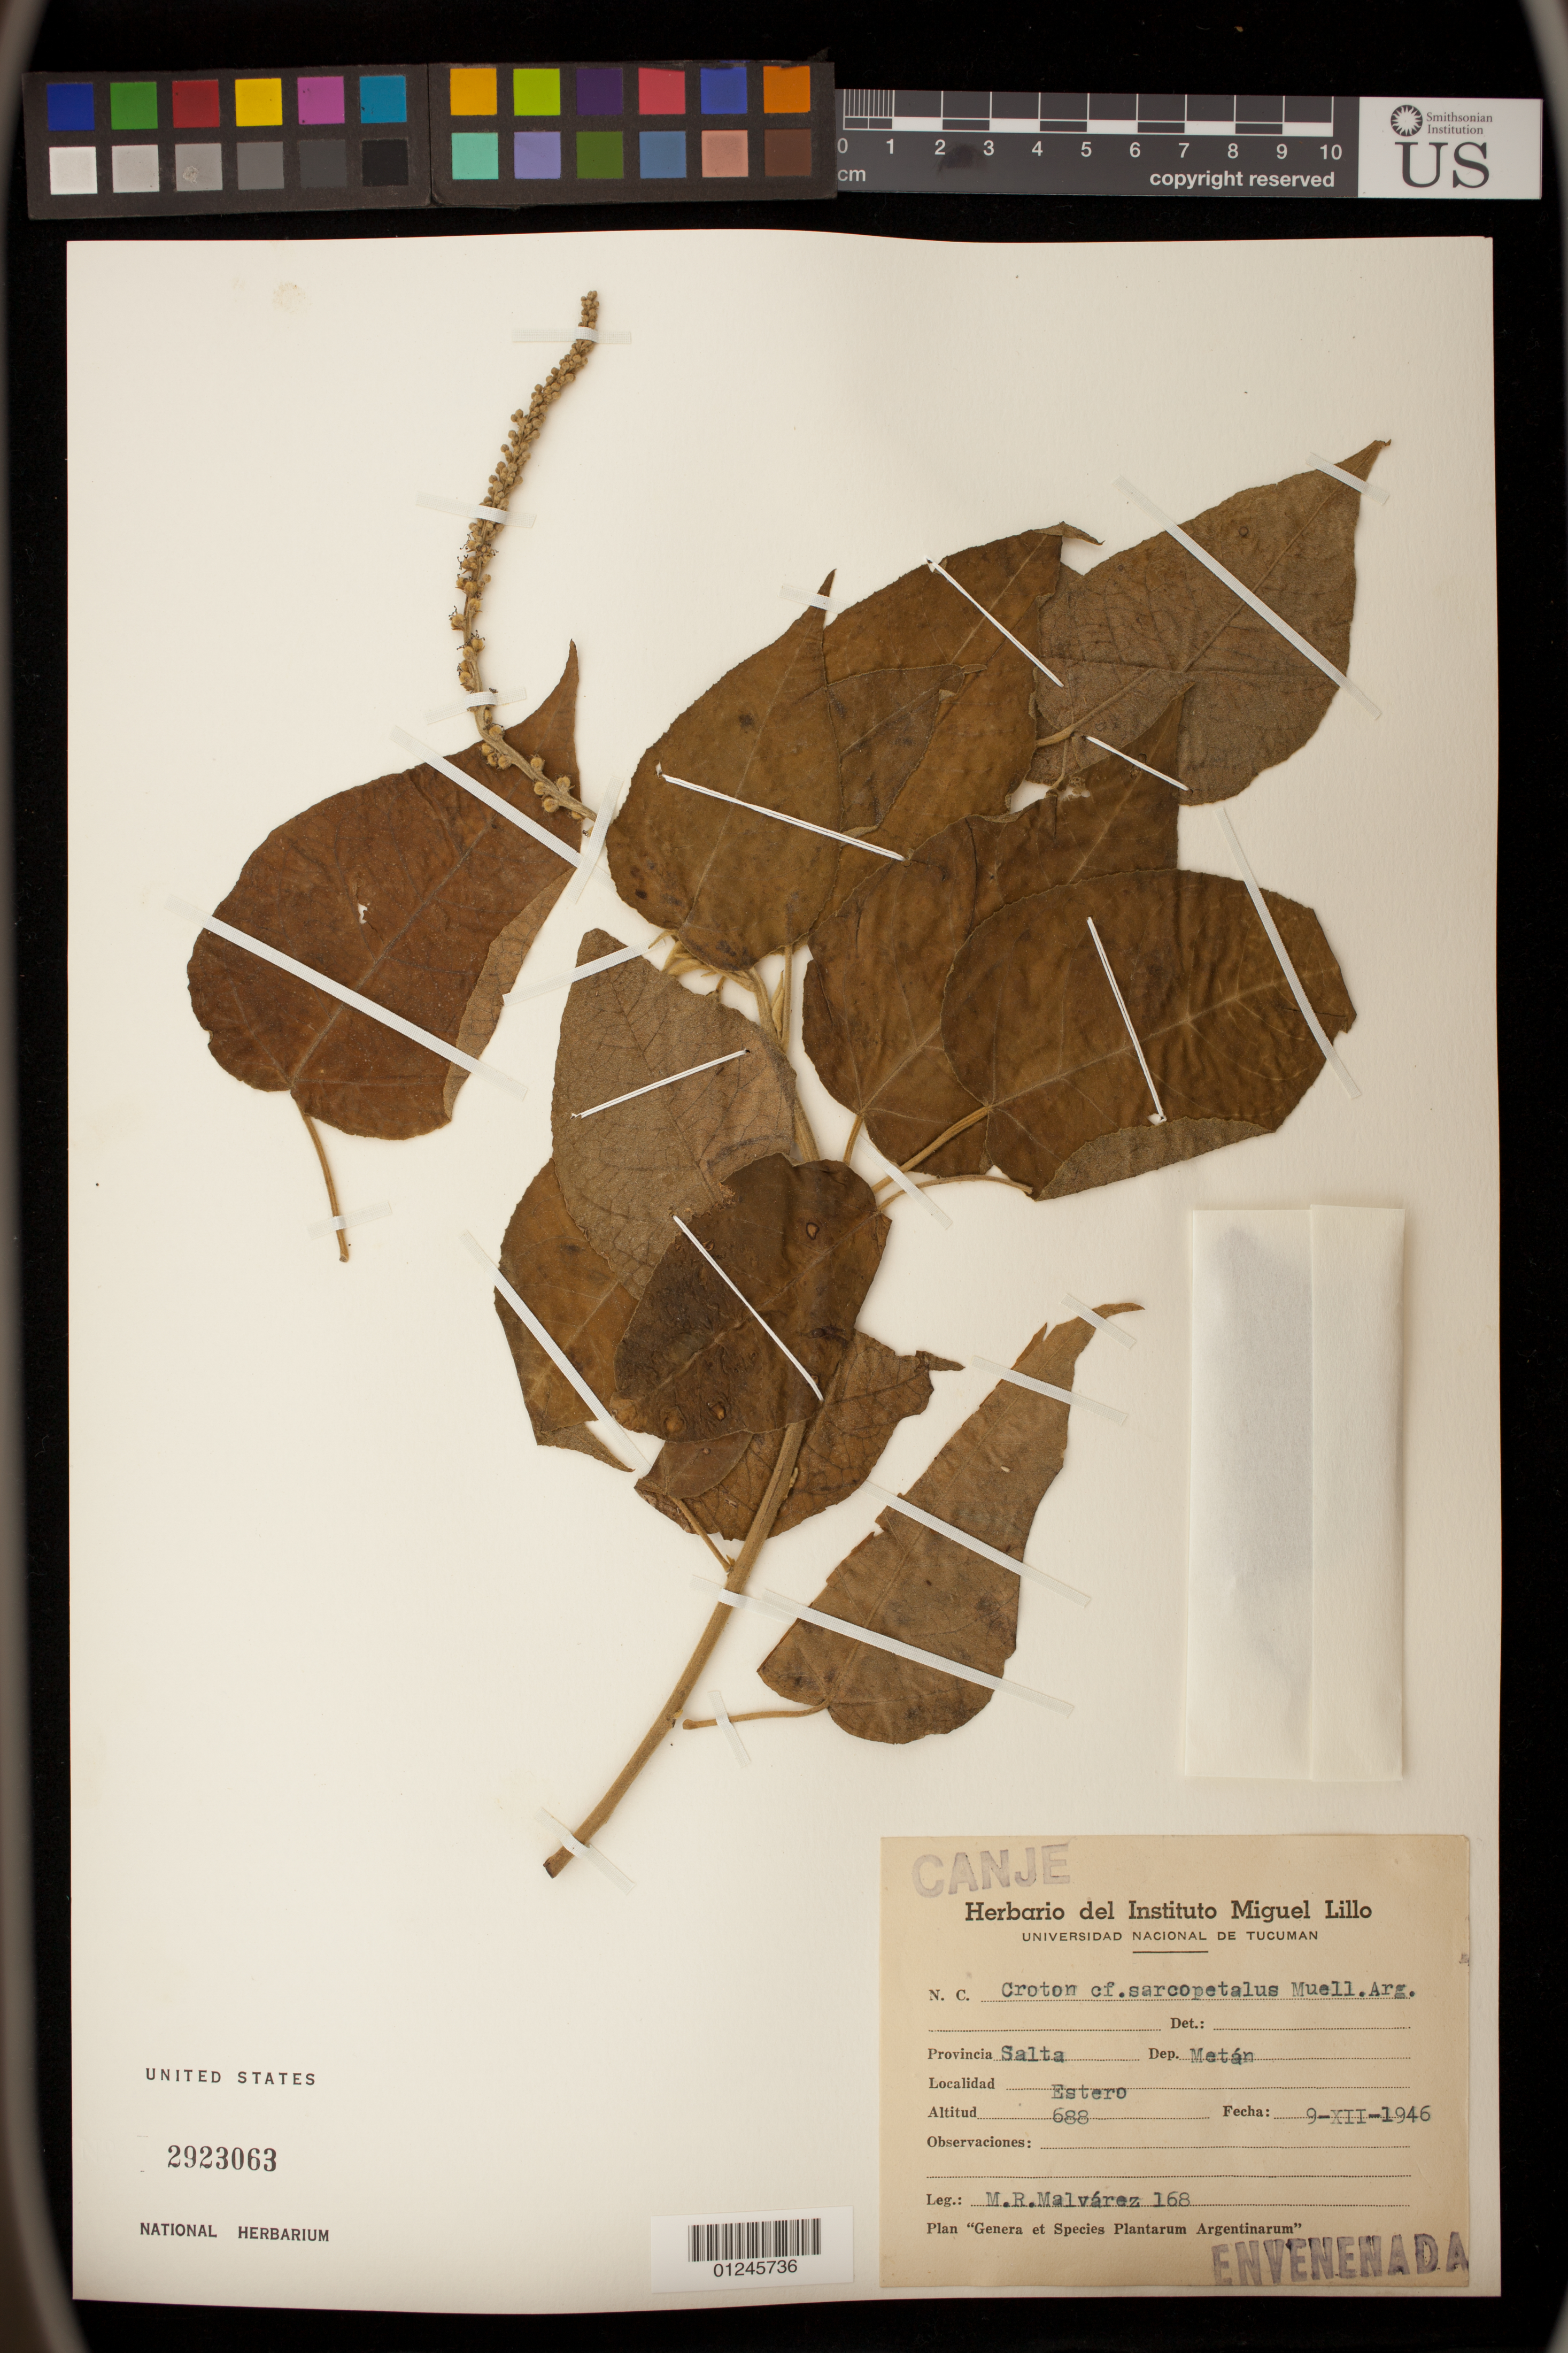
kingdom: Plantae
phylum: Tracheophyta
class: Magnoliopsida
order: Malpighiales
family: Euphorbiaceae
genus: Croton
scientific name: Croton sarcopetalus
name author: Müll. Arg.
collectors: M. Malvárez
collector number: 168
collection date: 1946-12-09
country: Argentina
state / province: Salta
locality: Metán.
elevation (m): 688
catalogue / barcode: US 2923063